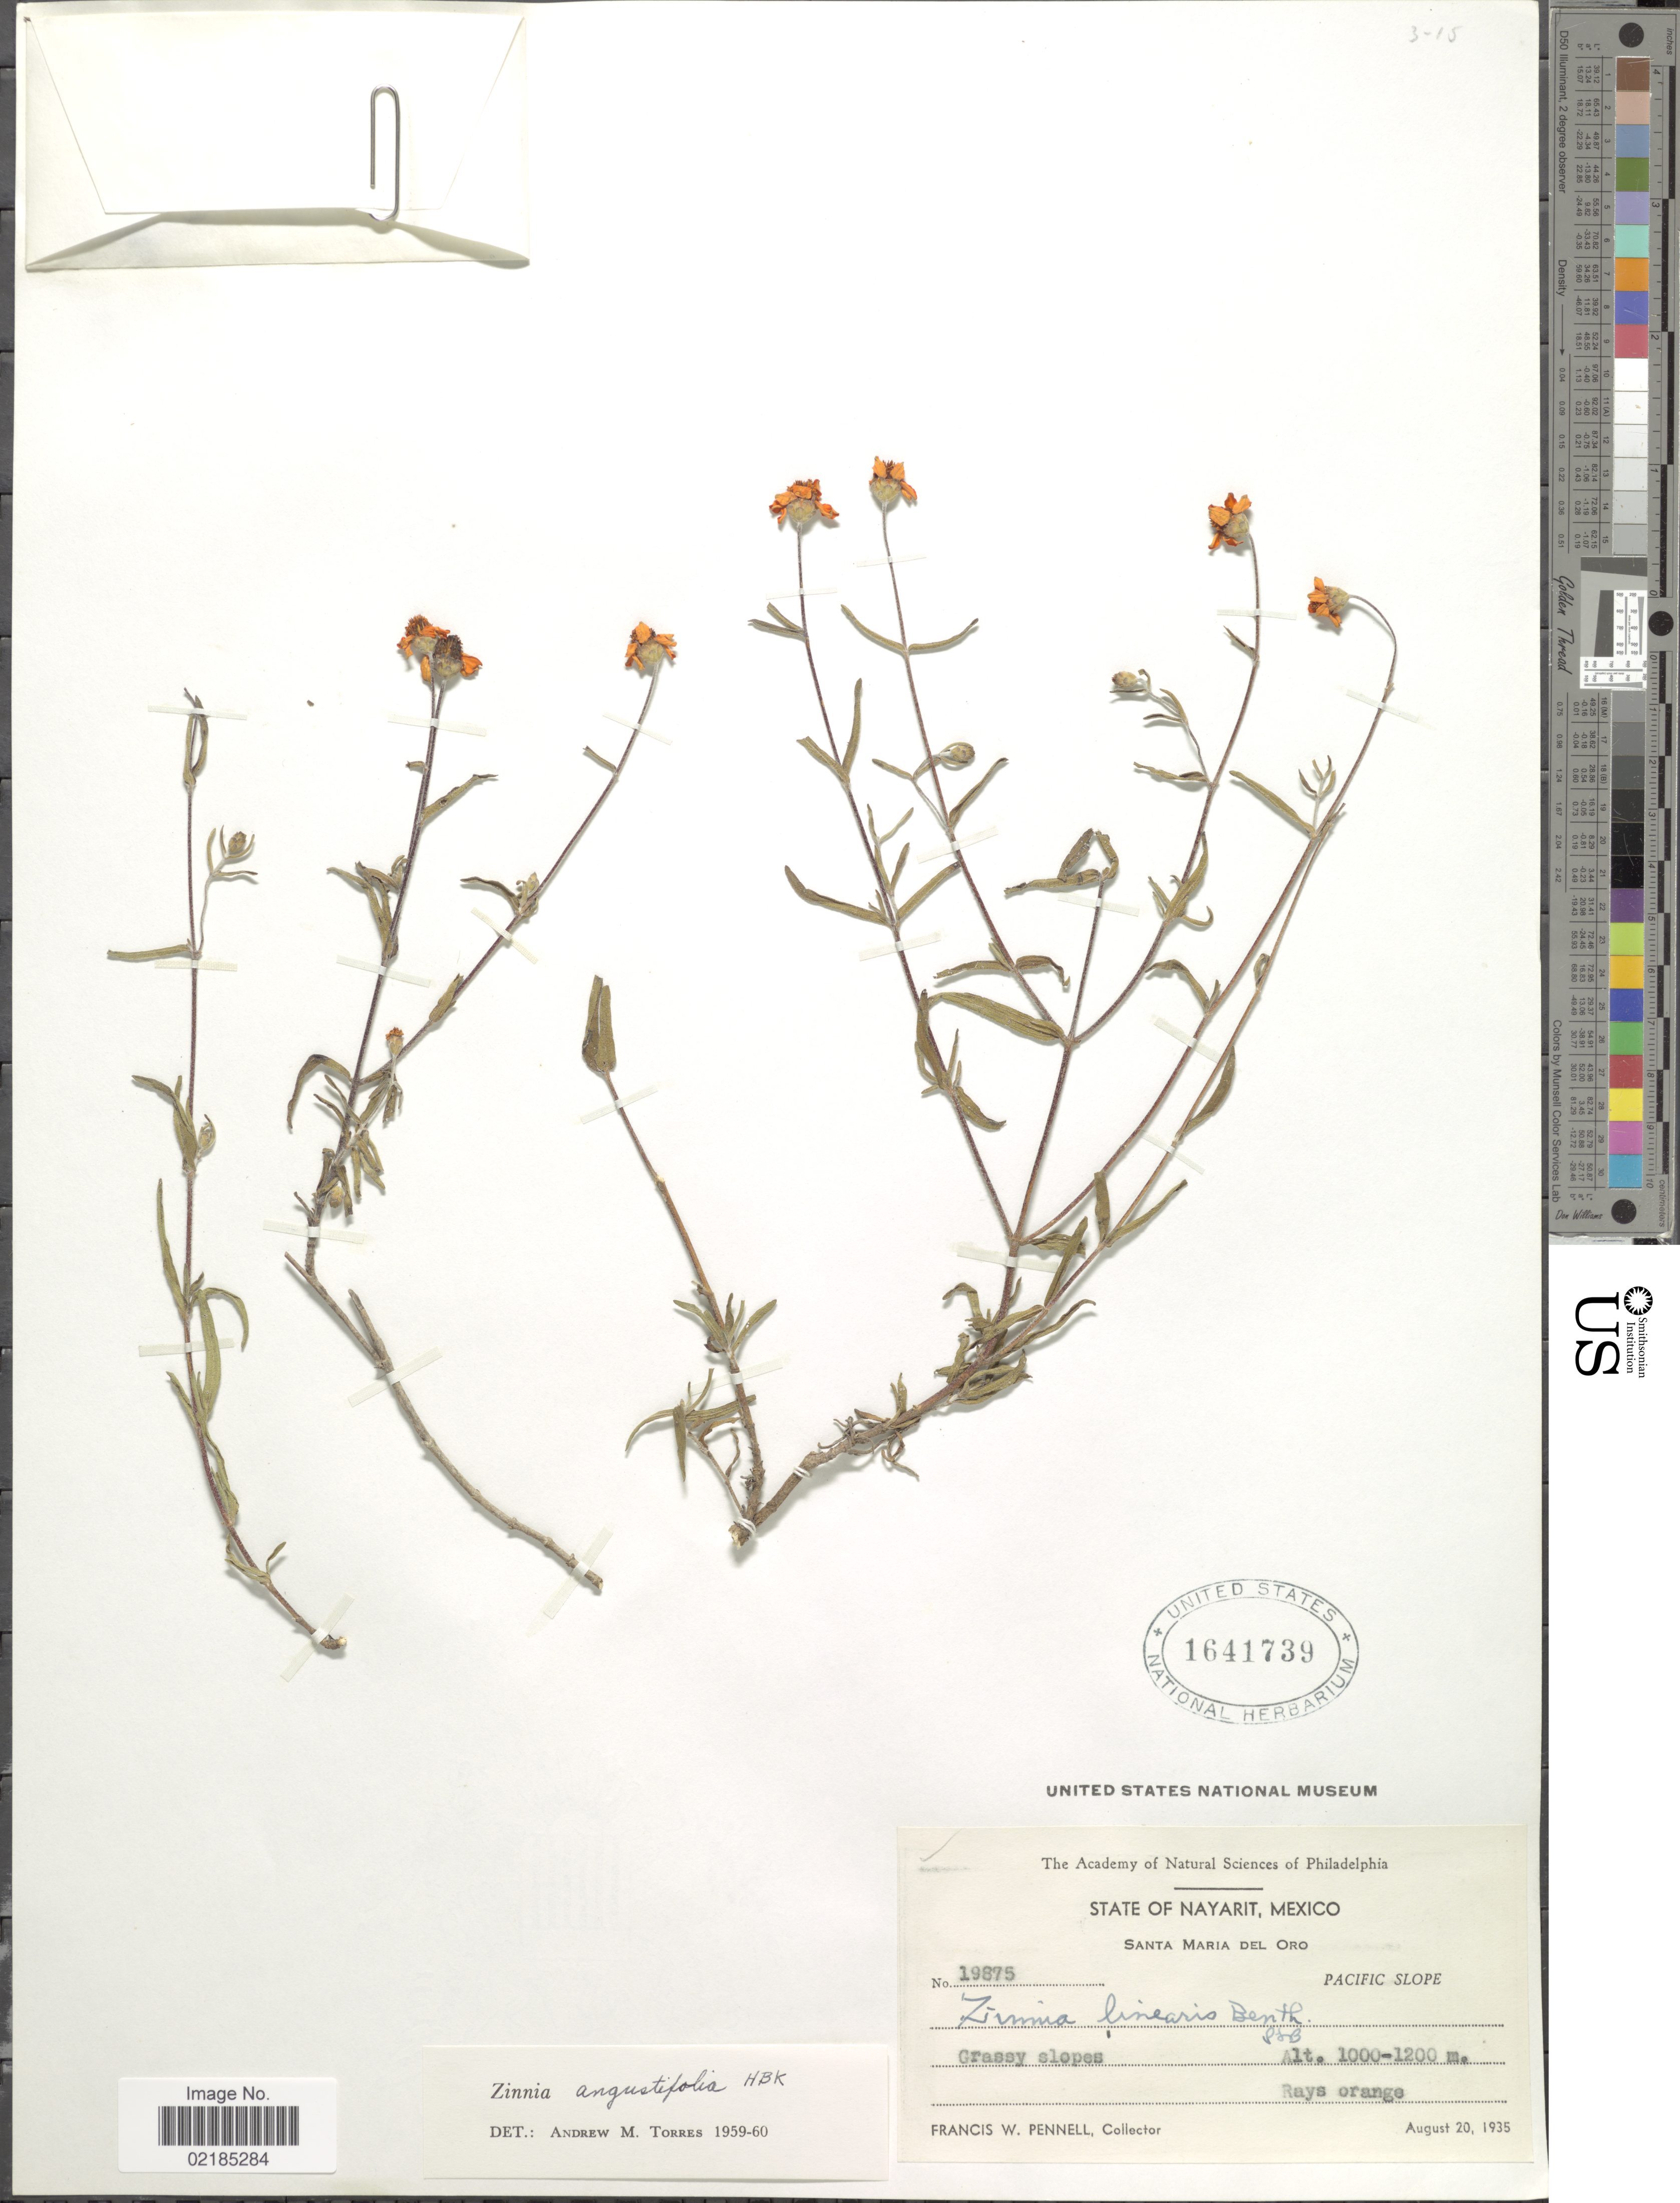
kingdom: Plantae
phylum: Tracheophyta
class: Magnoliopsida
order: Asterales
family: Asteraceae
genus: Zinnia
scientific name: Zinnia angustifolia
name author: Kunth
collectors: F. W. Pennell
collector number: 19875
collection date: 1935-08-20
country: Mexico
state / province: Nayarit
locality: Santa Maria del Oro. Pacific Slope.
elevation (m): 1000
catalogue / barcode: US 1641739